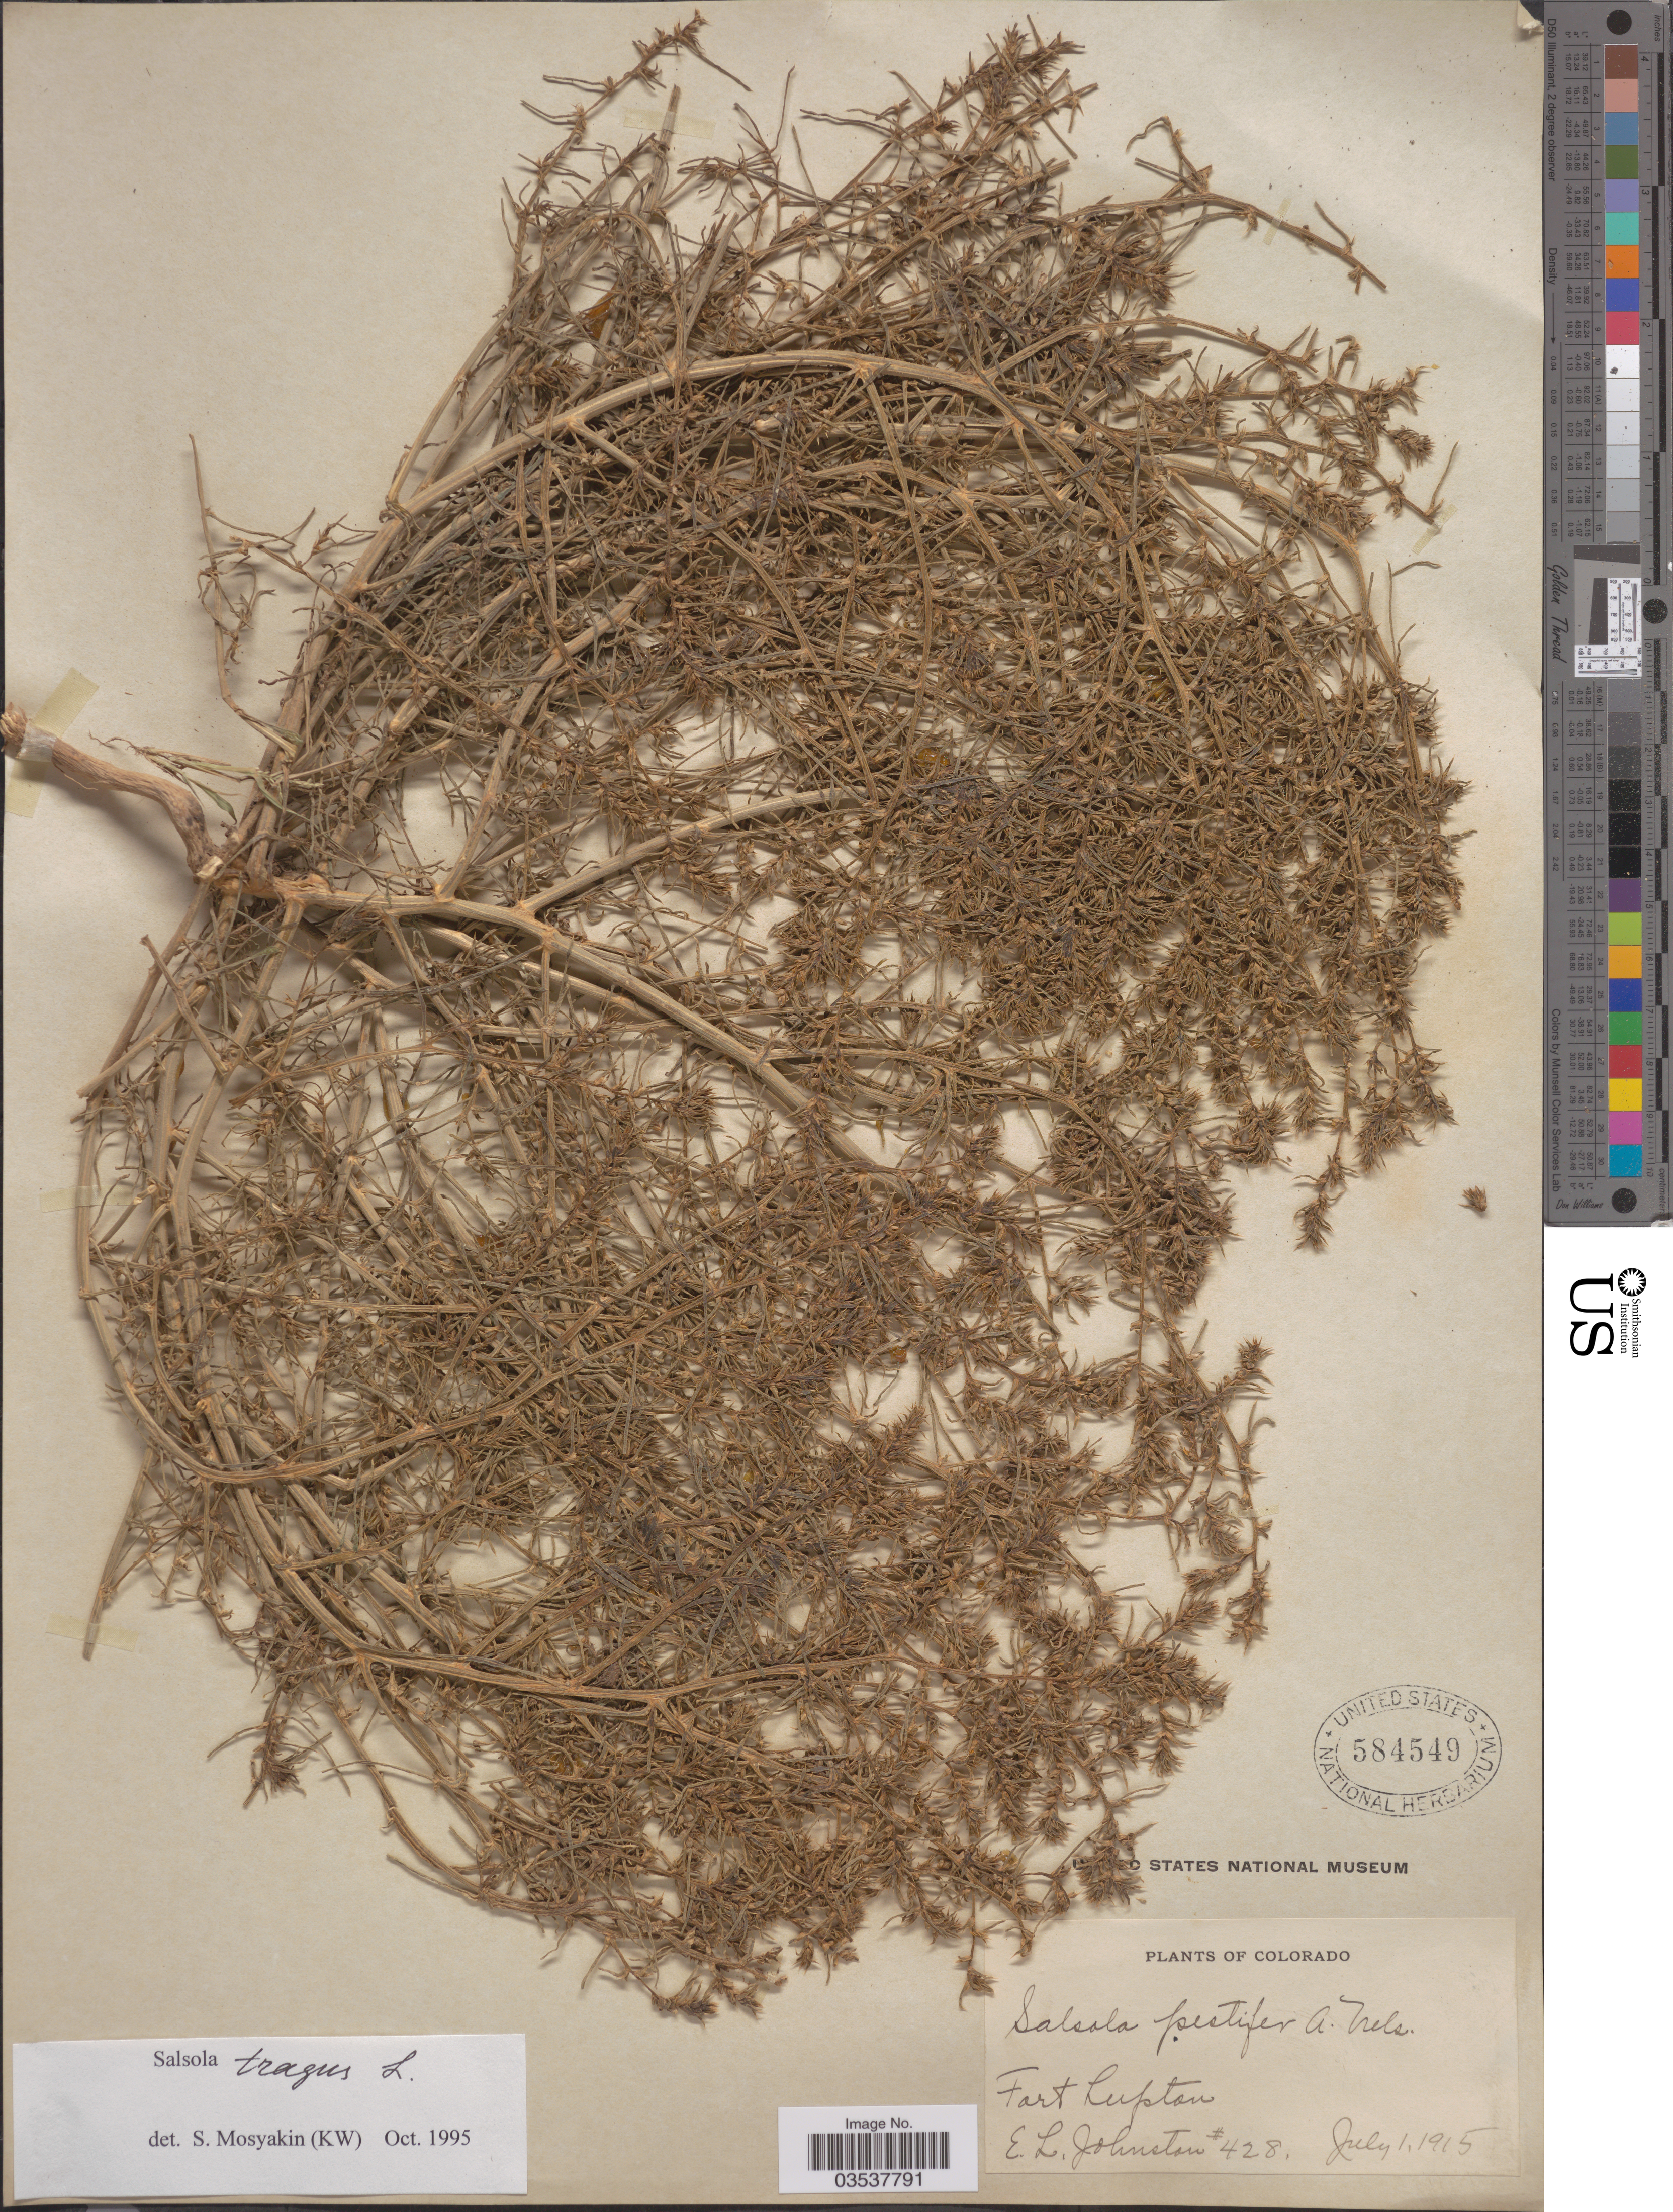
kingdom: Plantae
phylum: Tracheophyta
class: Magnoliopsida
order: Caryophyllales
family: Amaranthaceae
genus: Salsola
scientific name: Salsola pestifer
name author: A. Nelson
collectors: E. L. Johnston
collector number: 428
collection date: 1915-07-01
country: United States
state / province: Colorado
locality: Fort Lupton.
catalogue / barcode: US 584549